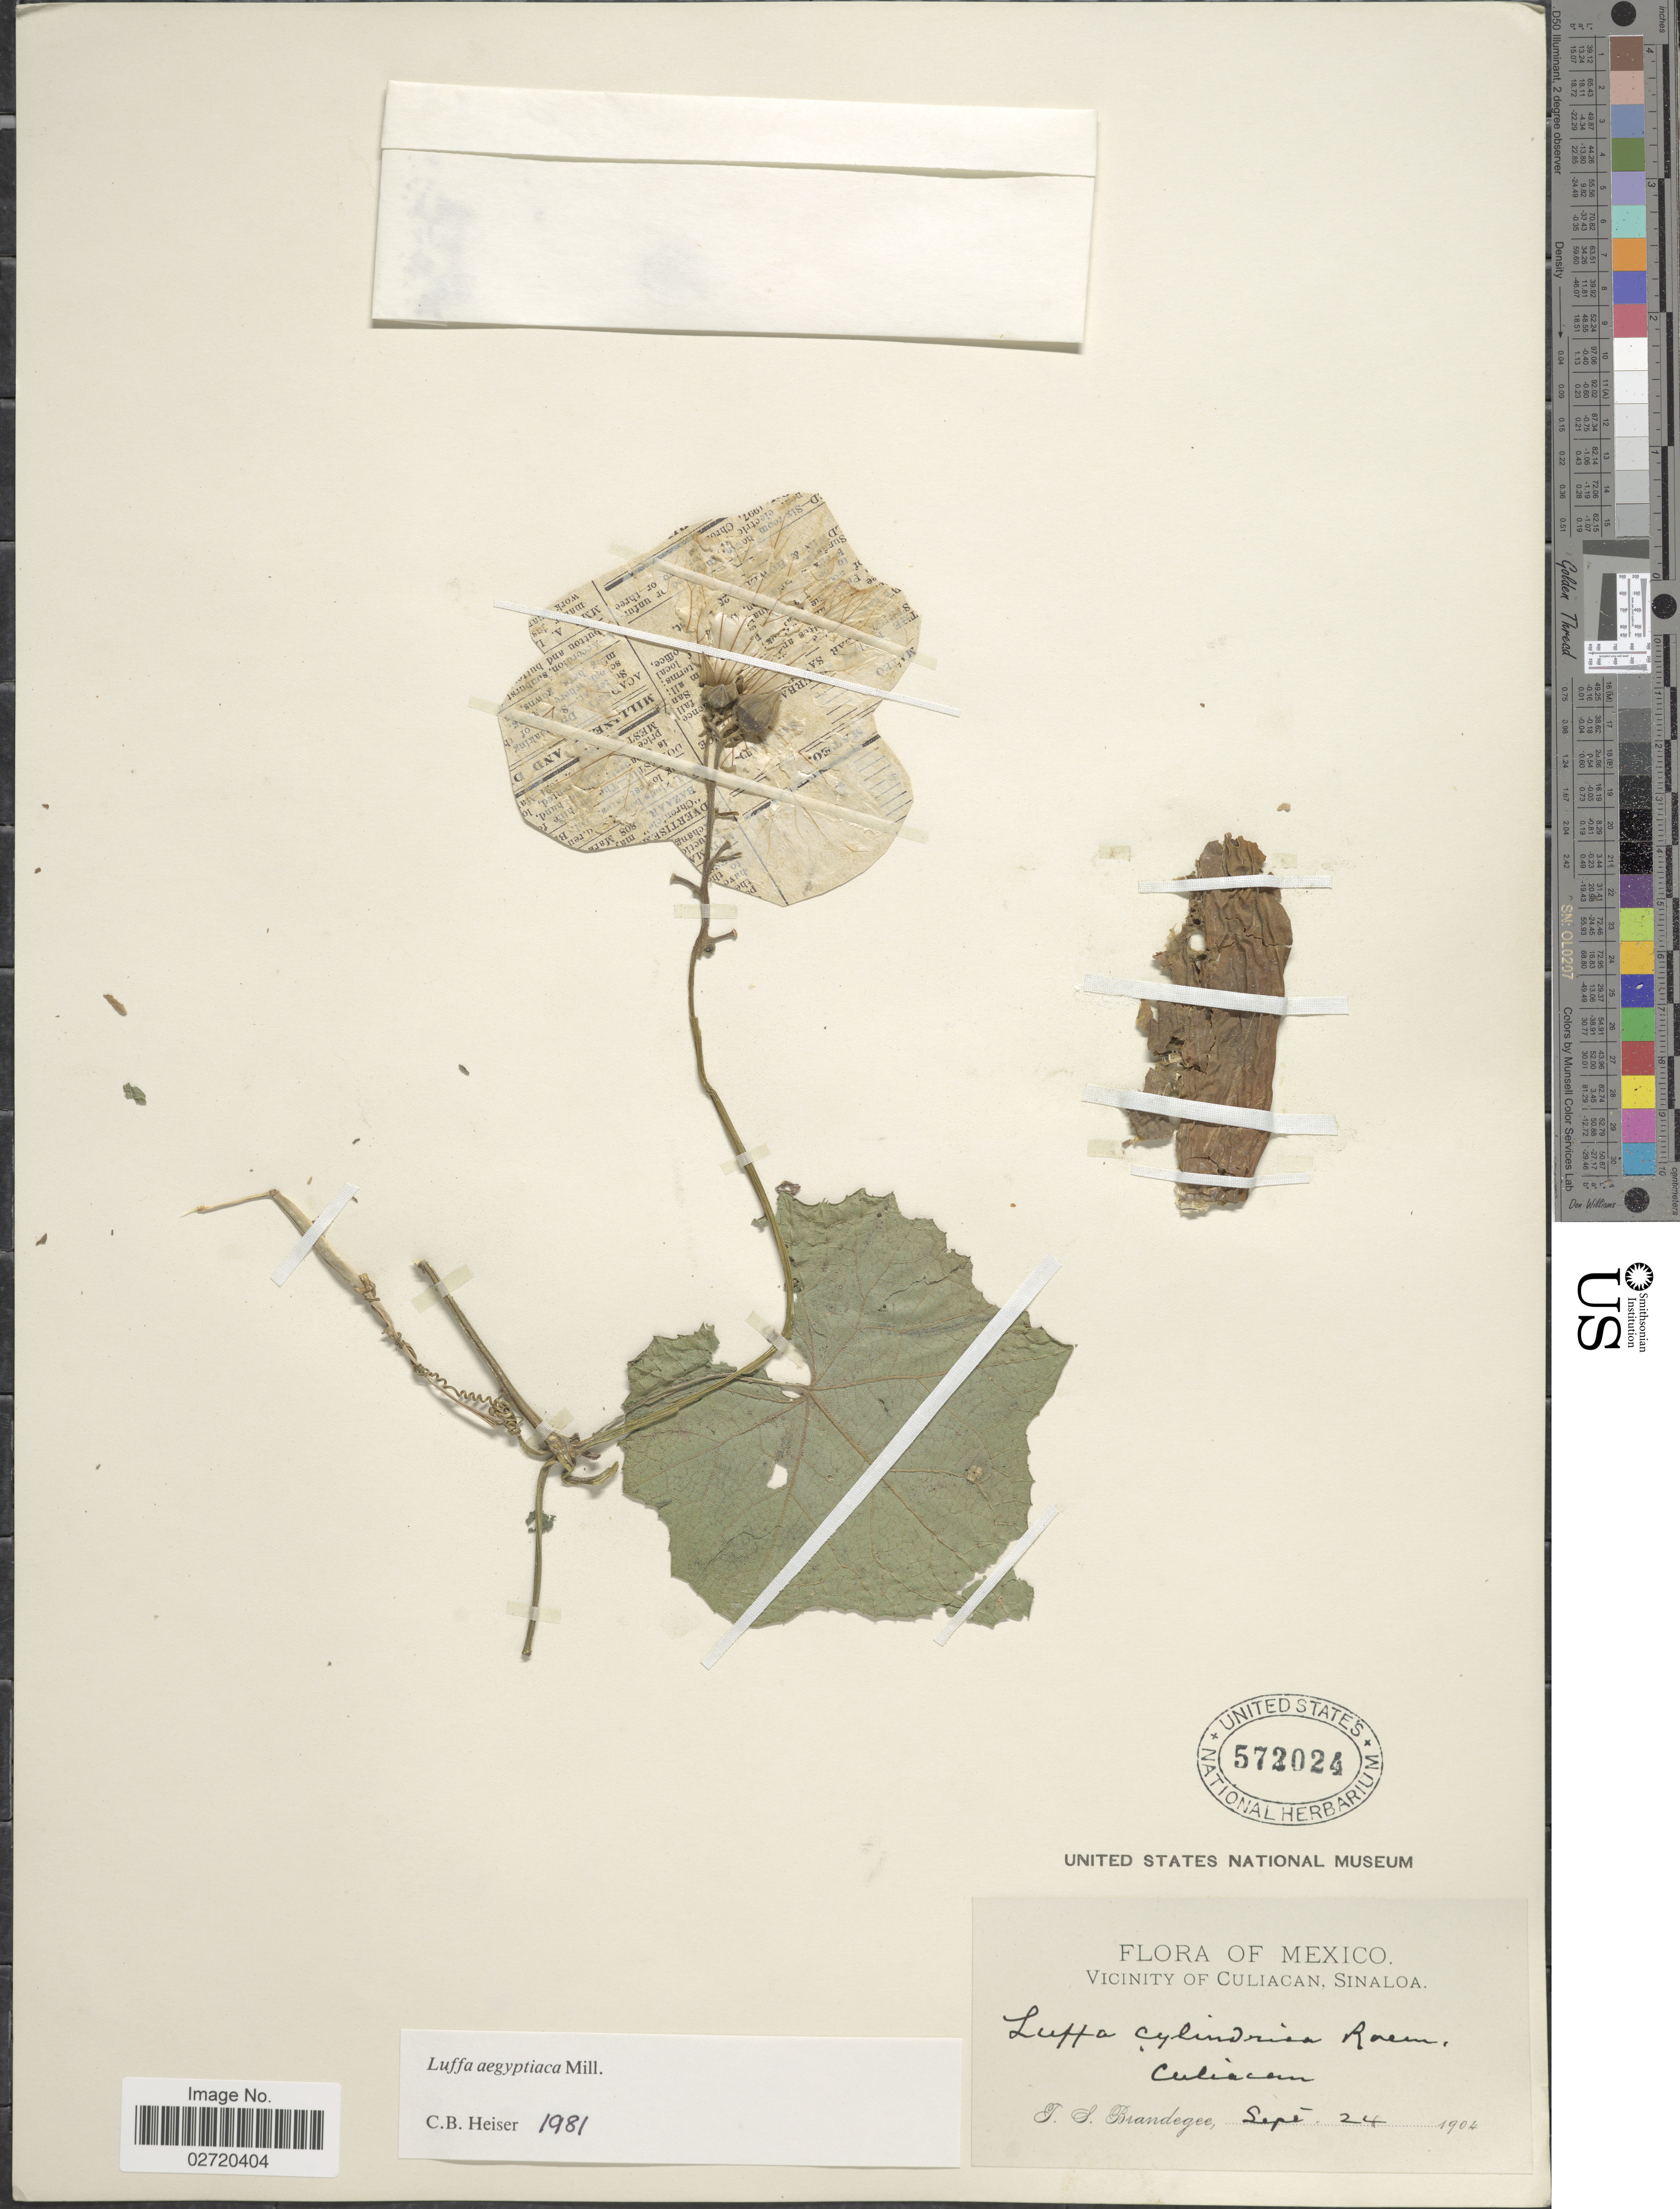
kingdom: Plantae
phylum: Tracheophyta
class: Magnoliopsida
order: Cucurbitales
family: Cucurbitaceae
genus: Luffa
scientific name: Luffa aegyptiaca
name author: Mill.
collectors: T. S. Brandegee (herbarium)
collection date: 1904-09-24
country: Mexico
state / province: Sinaloa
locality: Vicinity of Culiacan, Sinaloa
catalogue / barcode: US 572024